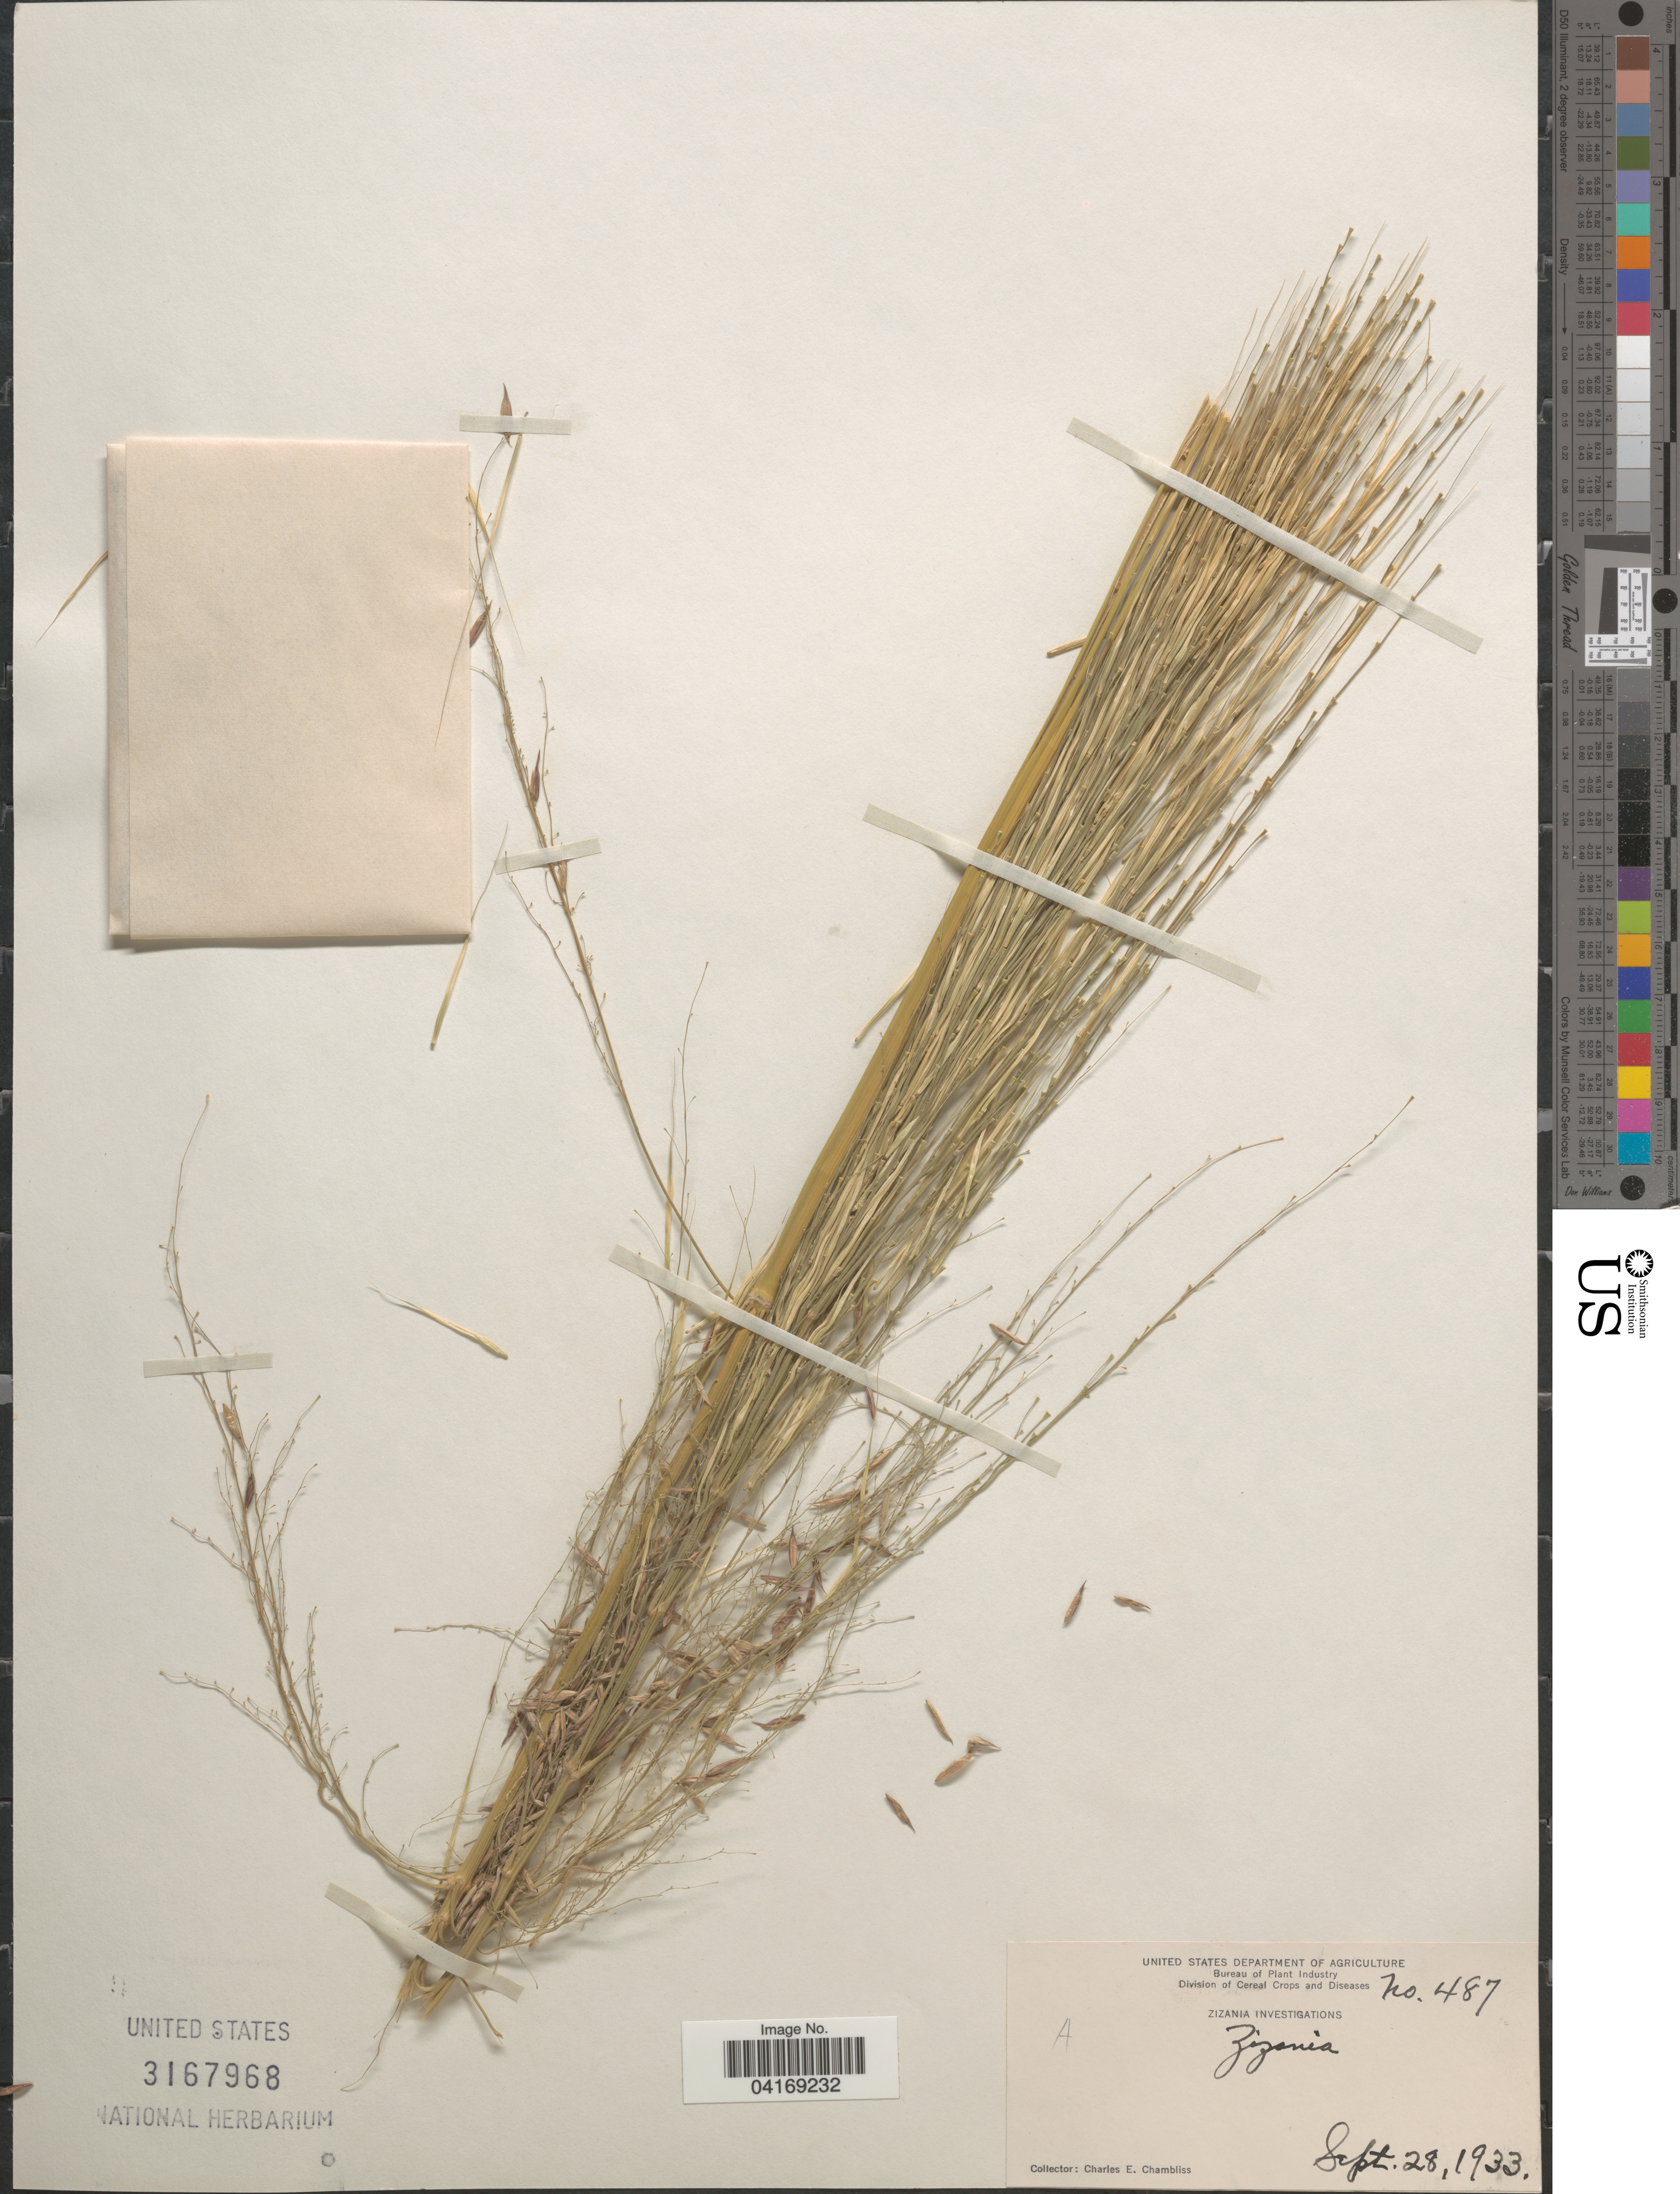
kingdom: Plantae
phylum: Tracheophyta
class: Liliopsida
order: Poales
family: Poaceae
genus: Zizania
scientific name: Zizania sp.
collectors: C. Chambliss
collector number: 487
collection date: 1933-09-28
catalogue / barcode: US 3167968